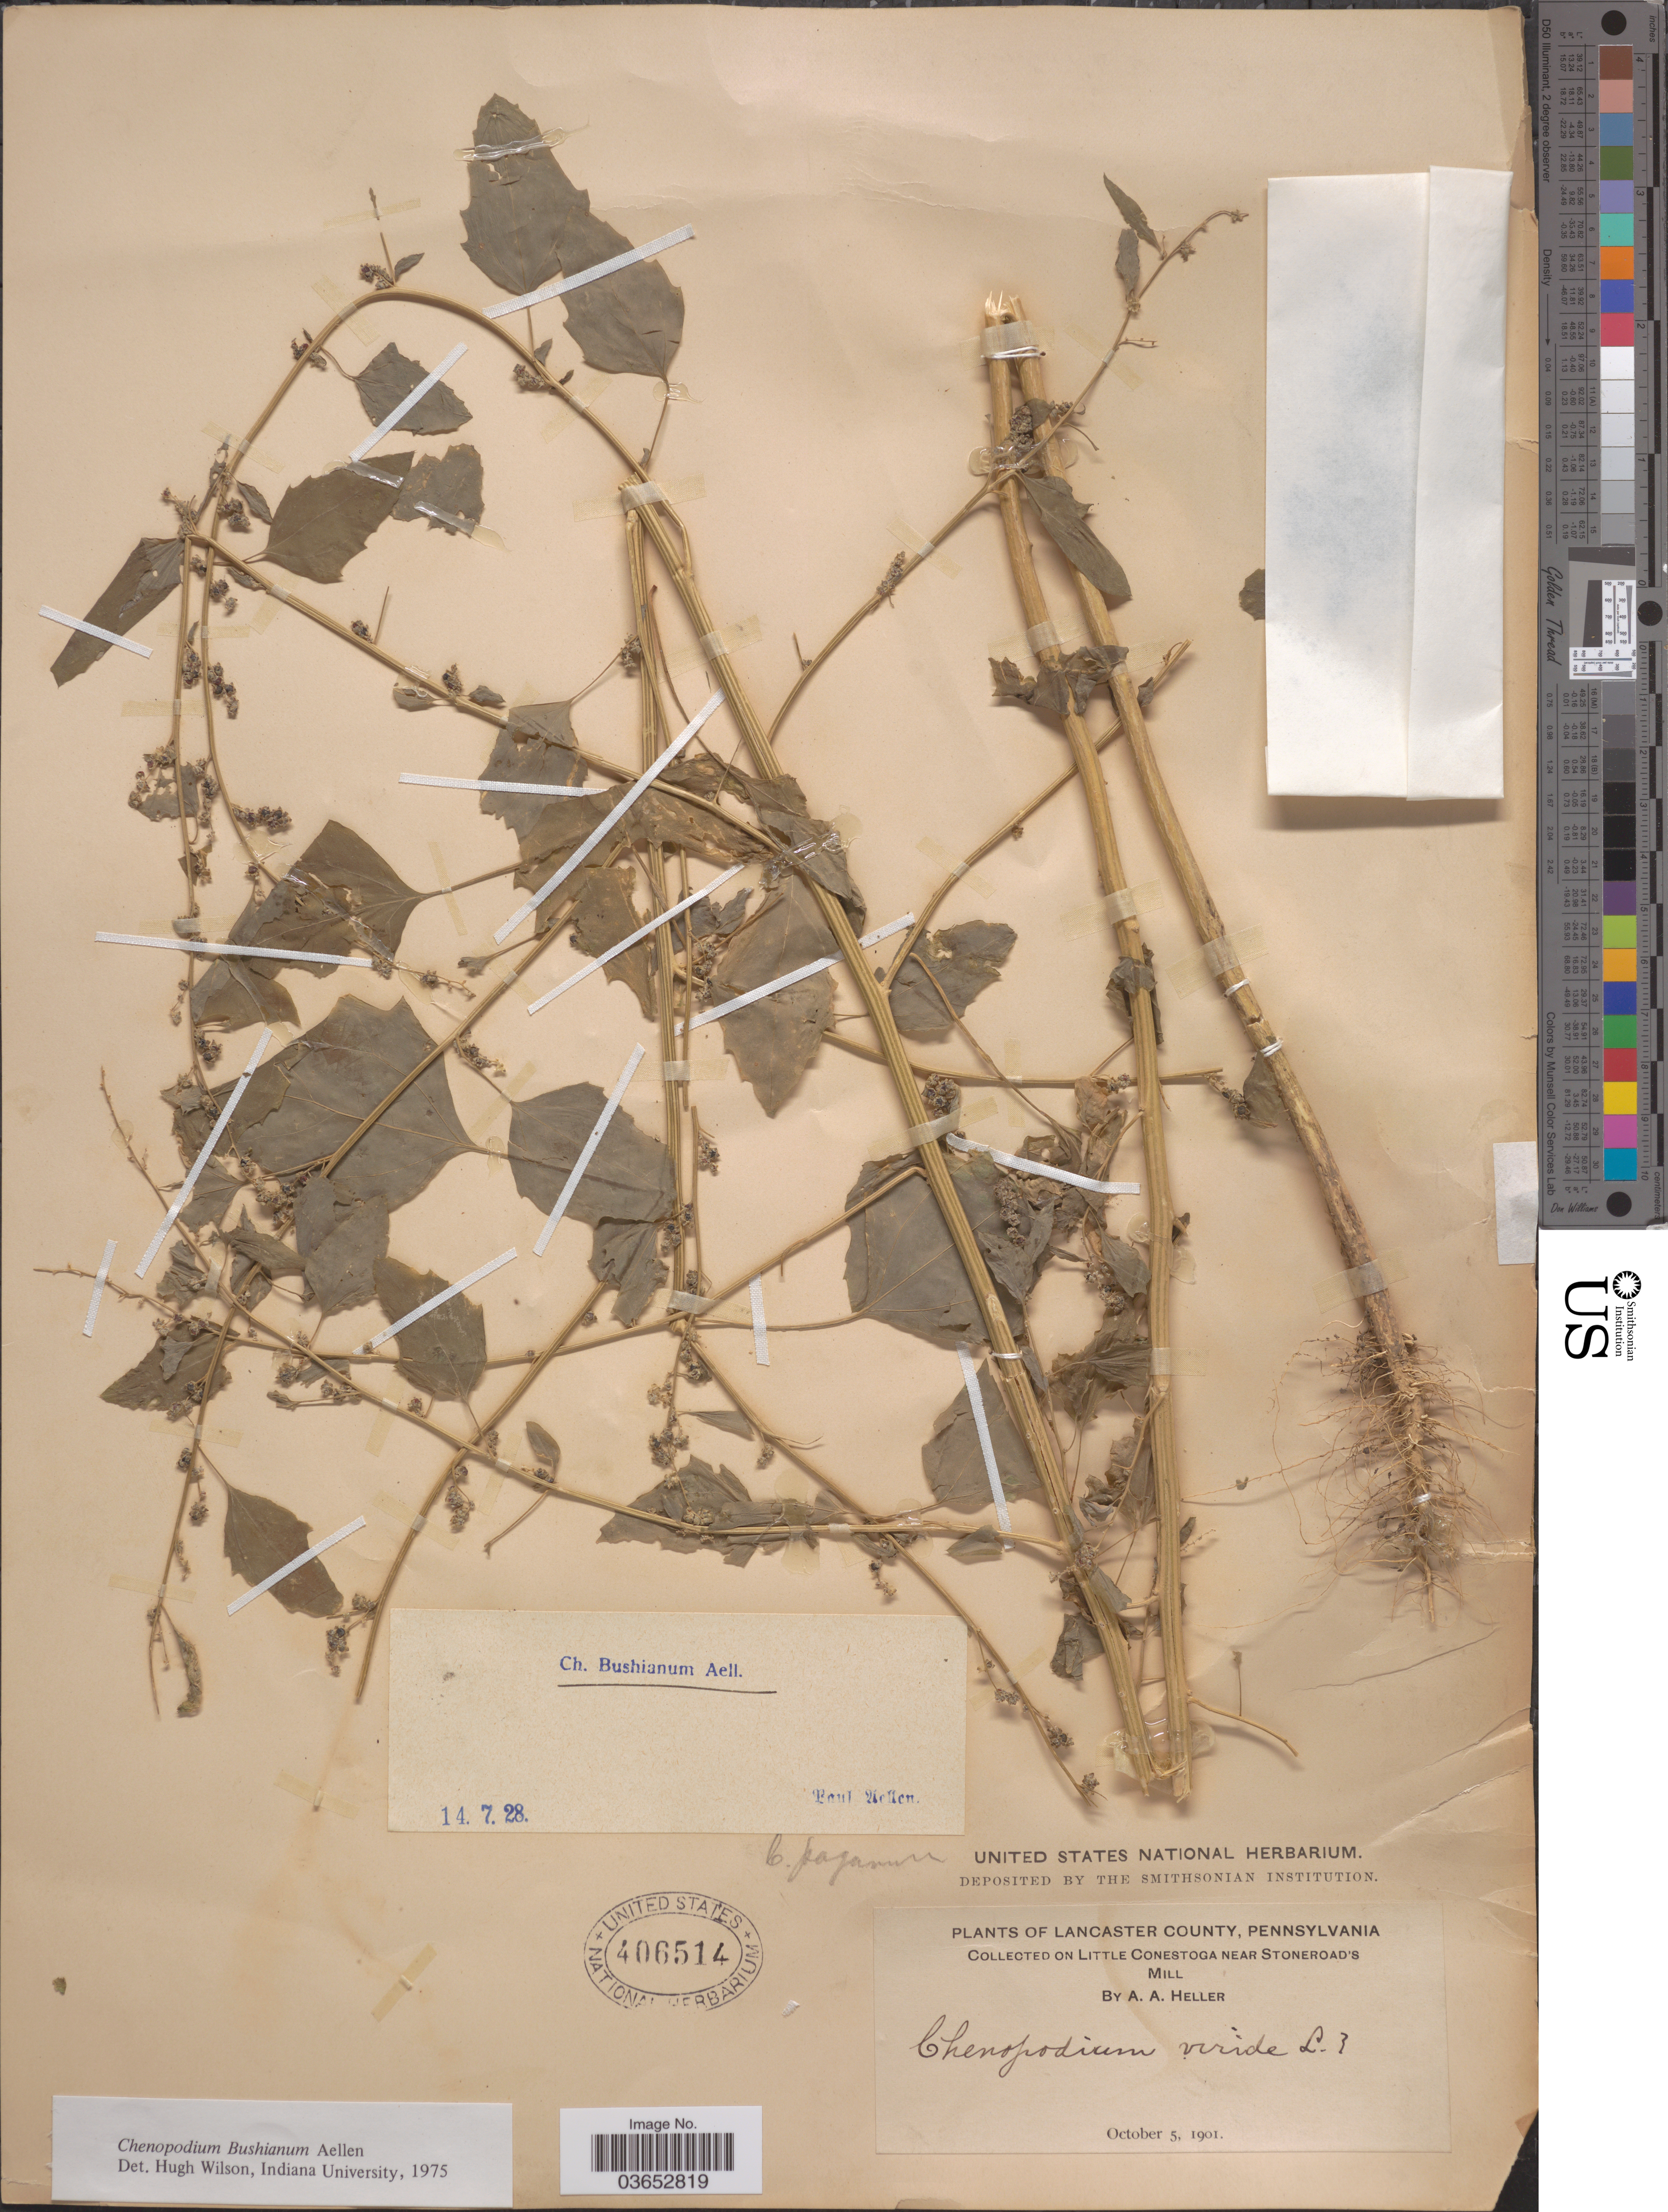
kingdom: Plantae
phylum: Tracheophyta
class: Magnoliopsida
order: Caryophyllales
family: Amaranthaceae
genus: Chenopodium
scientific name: Chenopodium bushianum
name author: Aellen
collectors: A. A. Heller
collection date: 1901-10-05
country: United States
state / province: Pennsylvania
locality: Lancaster County. On Little Conestoga near Stoneroad's Mill.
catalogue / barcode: US 406514